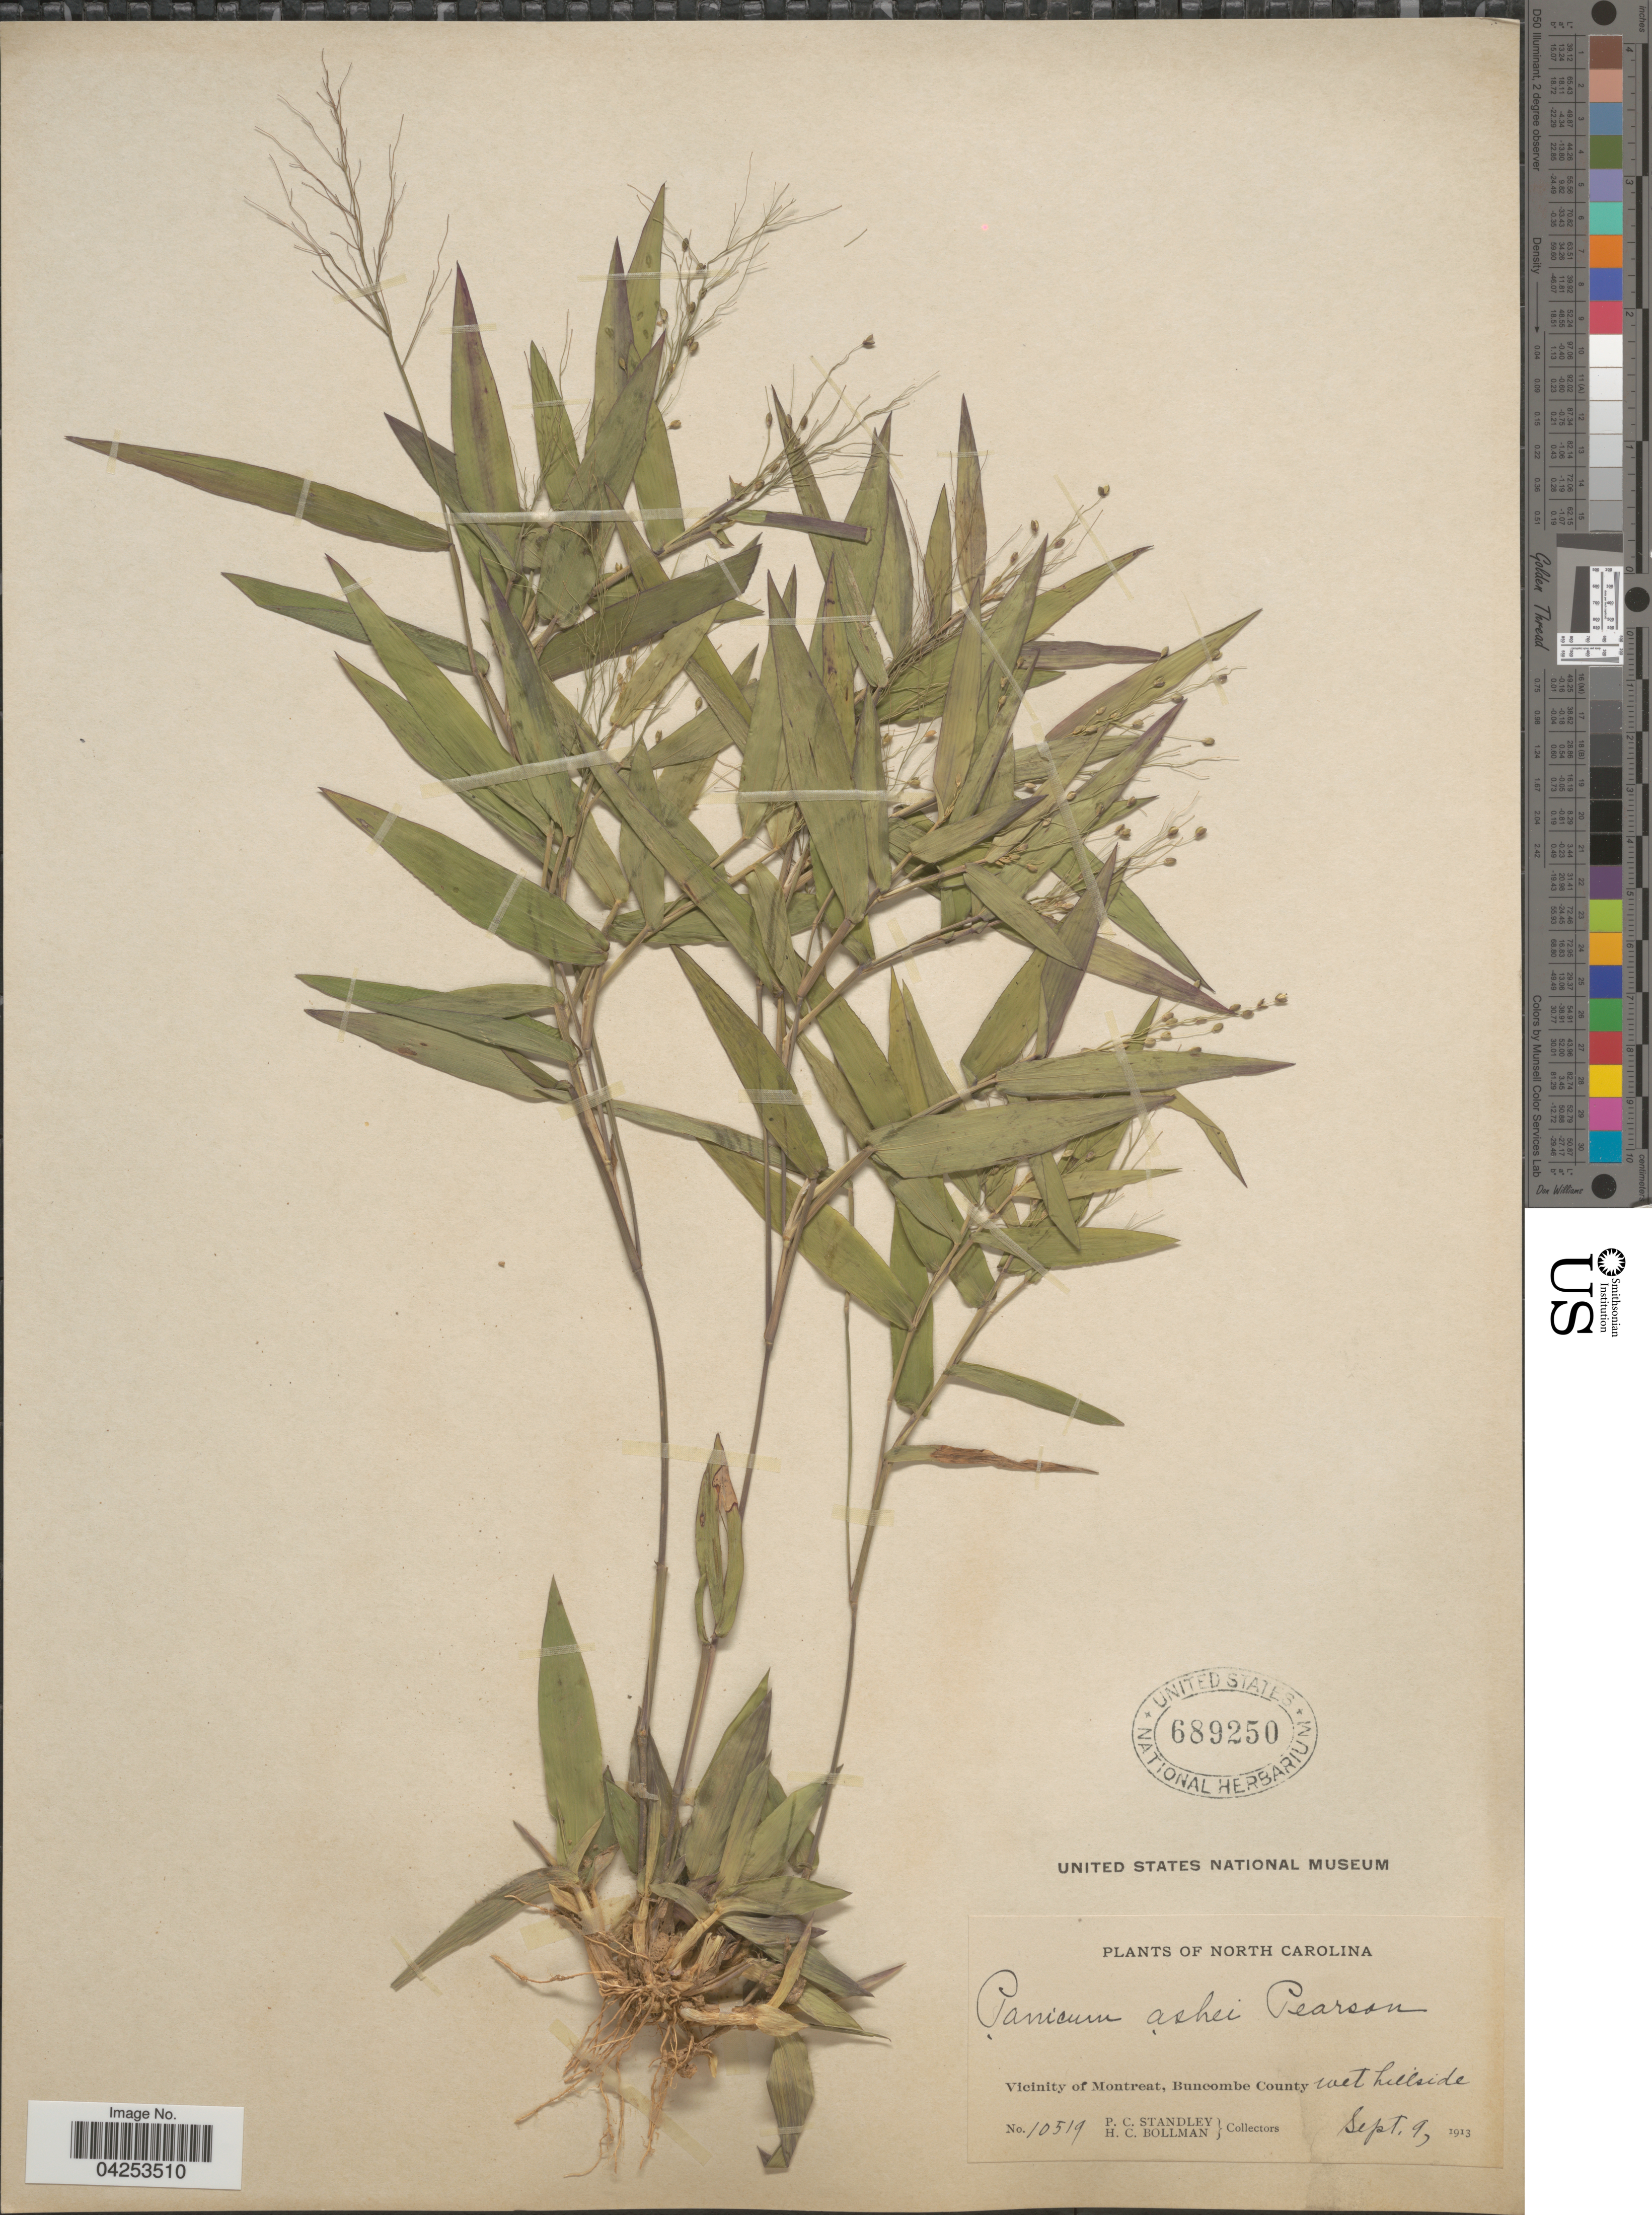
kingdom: Plantae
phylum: Tracheophyta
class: Liliopsida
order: Poales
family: Poaceae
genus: Dichanthelium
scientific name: Dichanthelium commutatum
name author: (Schult.) Gould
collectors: P. C. Standley & H. C. Bollman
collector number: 10519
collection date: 1913-09-09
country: United States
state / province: North Carolina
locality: Vicinity of Montreat, Buncombe County.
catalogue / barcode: US 689250